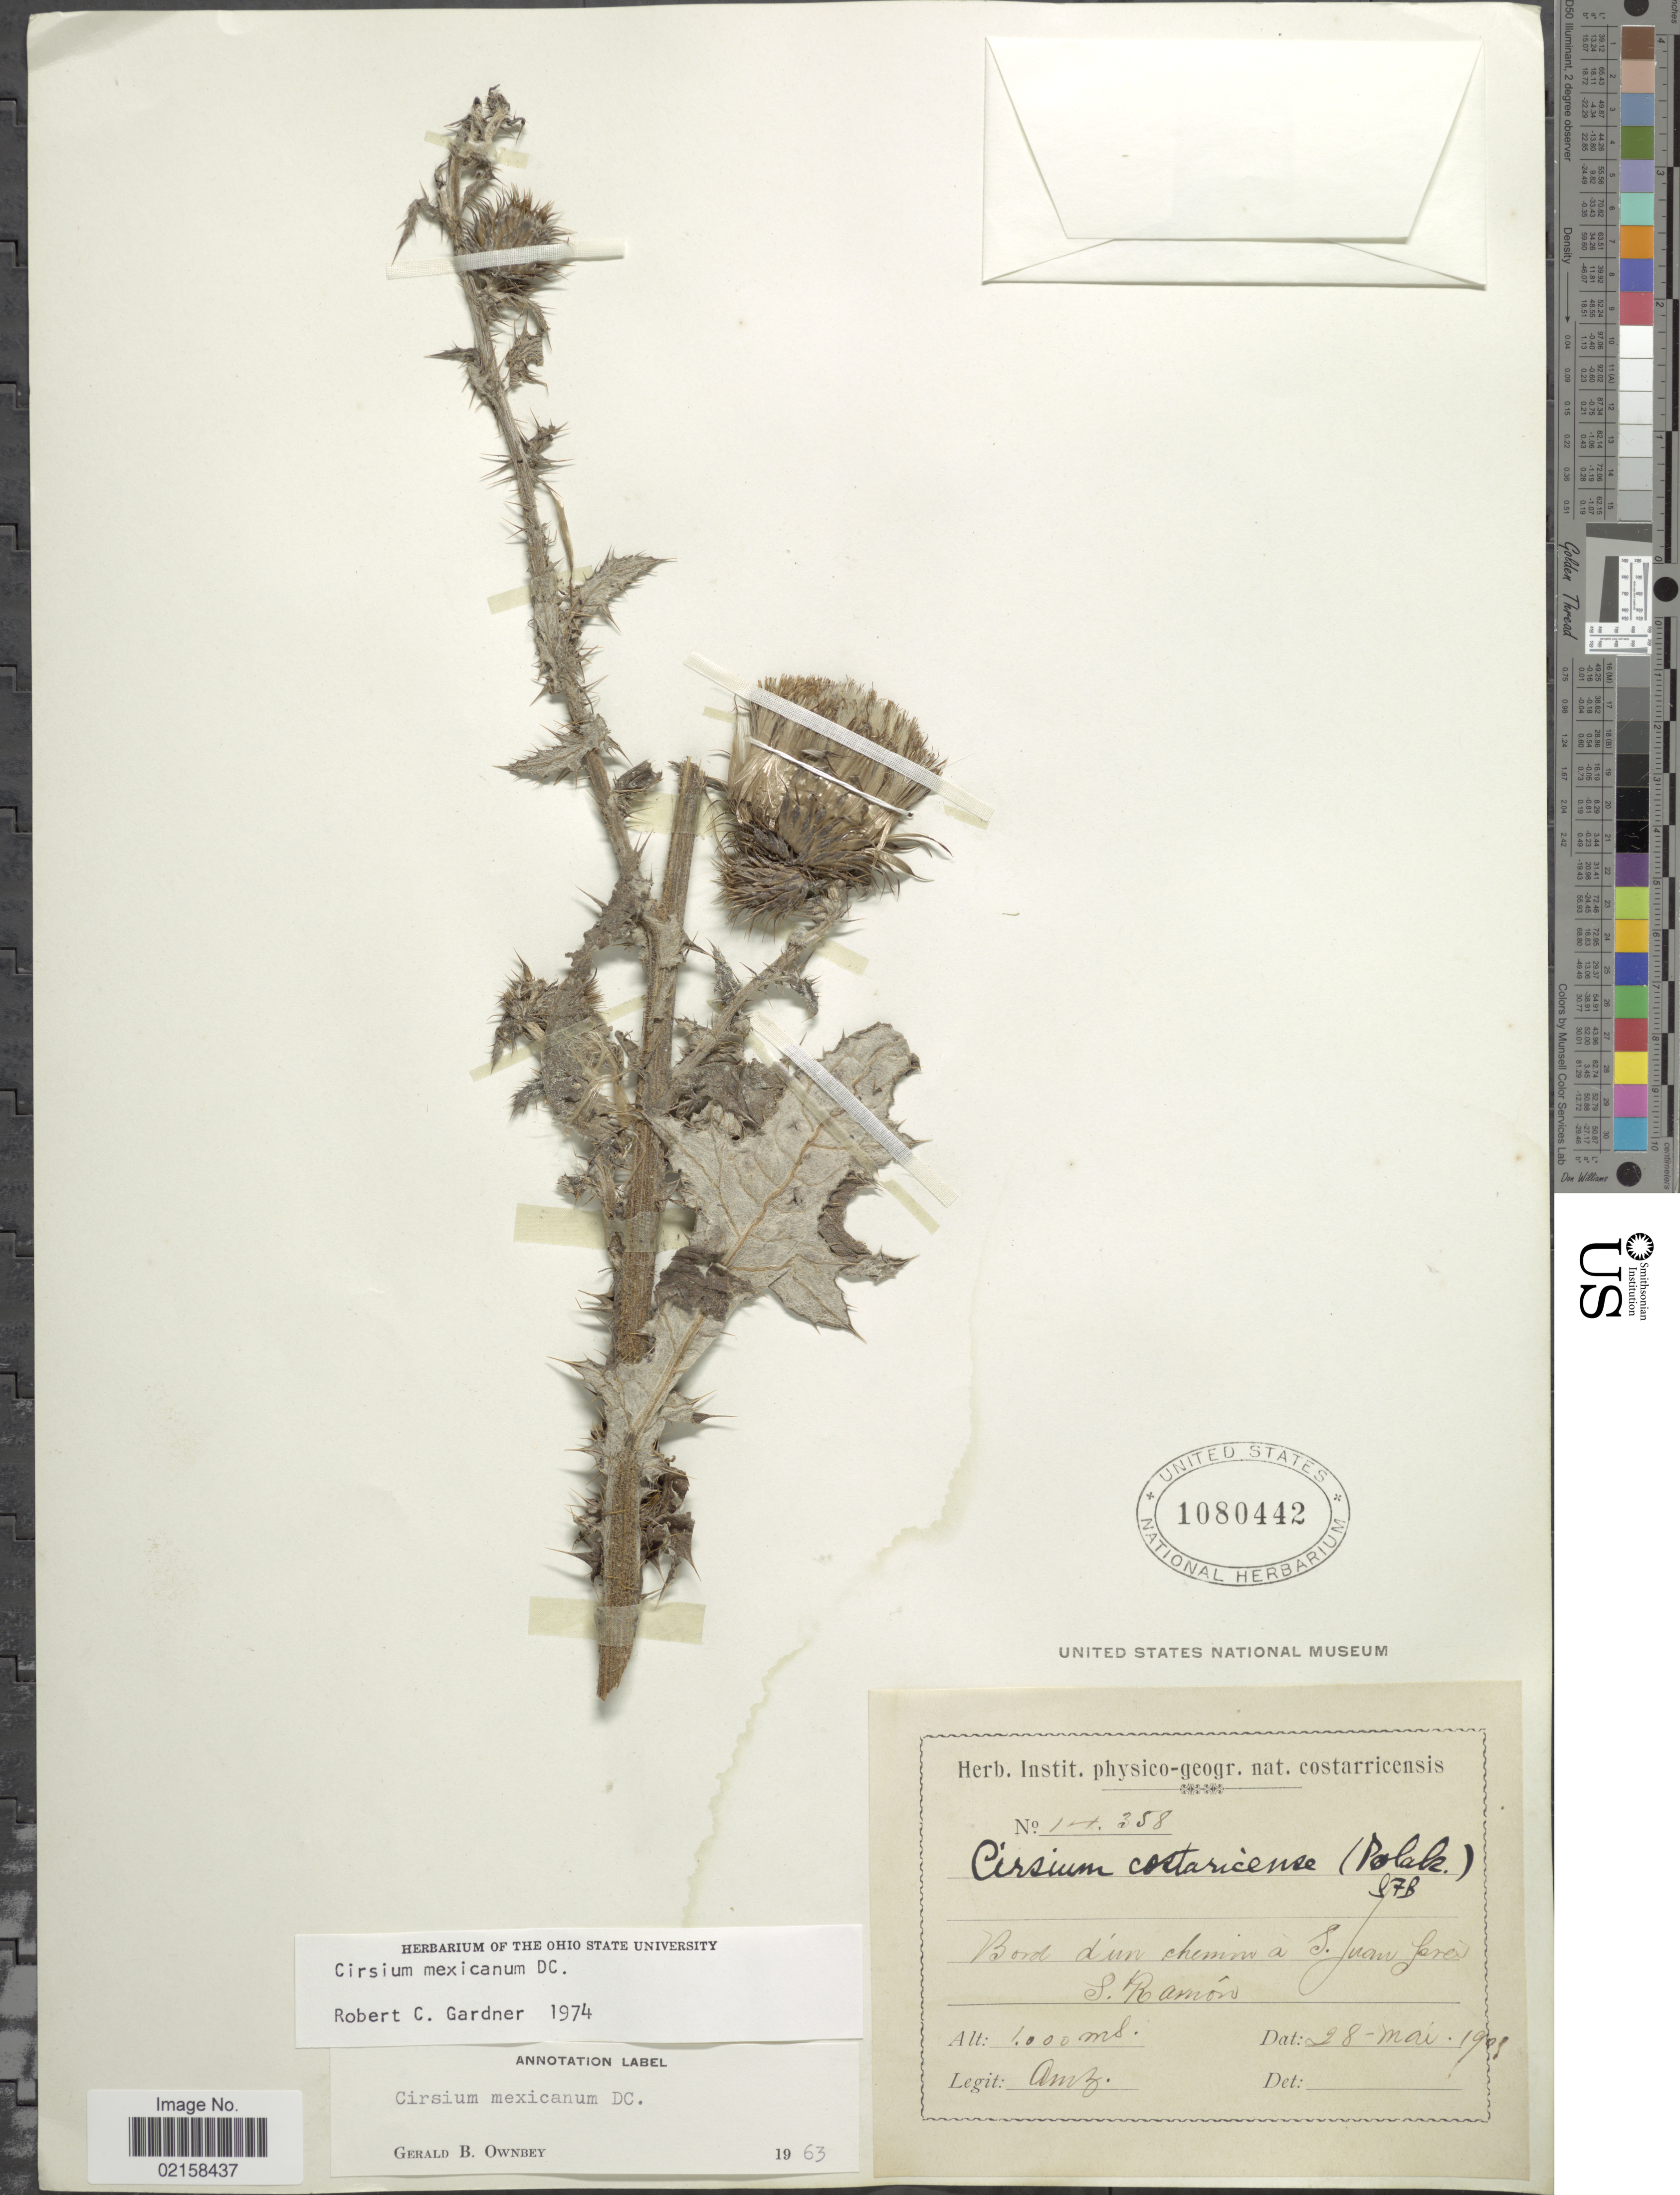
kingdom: Plantae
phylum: Tracheophyta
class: Magnoliopsida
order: Asterales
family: Asteraceae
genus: Cirsium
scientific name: Cirsium mexicanum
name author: DC.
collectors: A. Brenes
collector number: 14258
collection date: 1903-05-28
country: Costa Rica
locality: Bord d'un chemin a S. Juan foret S. Ramon.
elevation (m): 1000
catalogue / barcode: US 1080442